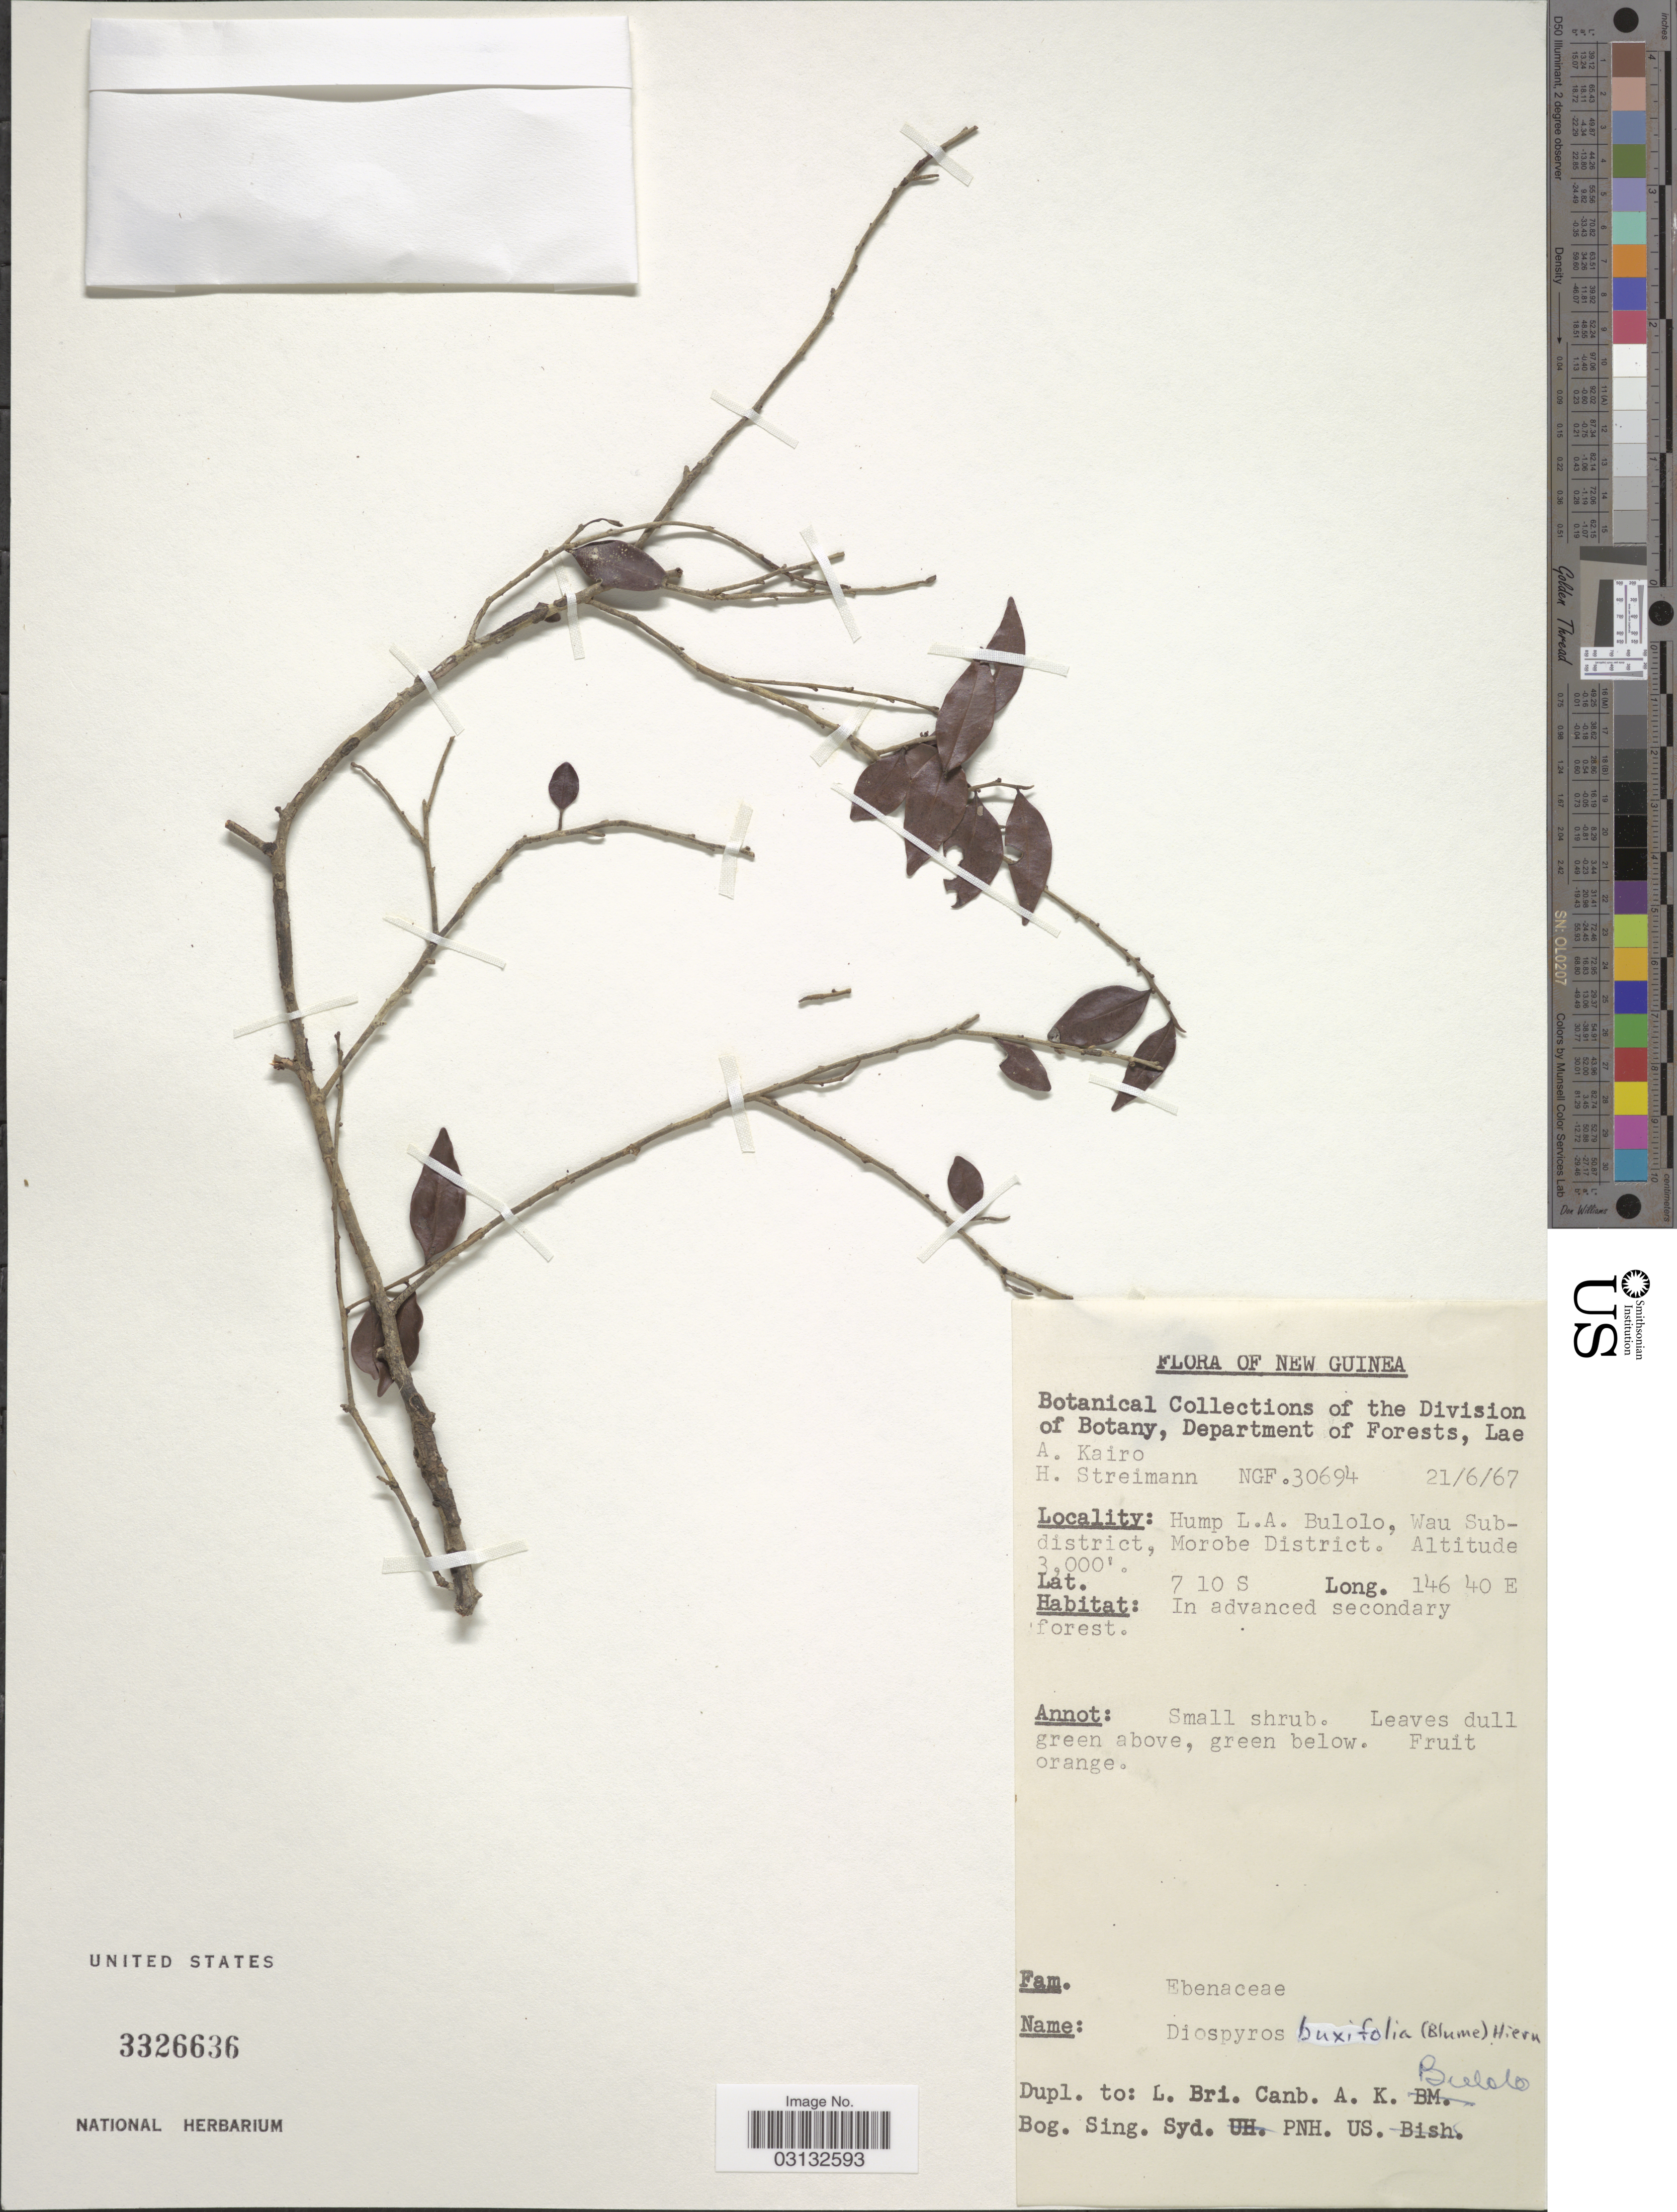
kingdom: Plantae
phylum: Tracheophyta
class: Magnoliopsida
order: Ericales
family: Ebenaceae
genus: Diospyros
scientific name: Diospyros buxifolia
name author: (Blume) Hiern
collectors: A. Kairo & H. Streimann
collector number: NGF 30694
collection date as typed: Transcribed d/m/y: 21/6/67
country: Papua New Guinea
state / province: Morobe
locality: New Guinea. Hump L.A. Bulolo, Wau Subdistrict.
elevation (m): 914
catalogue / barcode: US 3326636